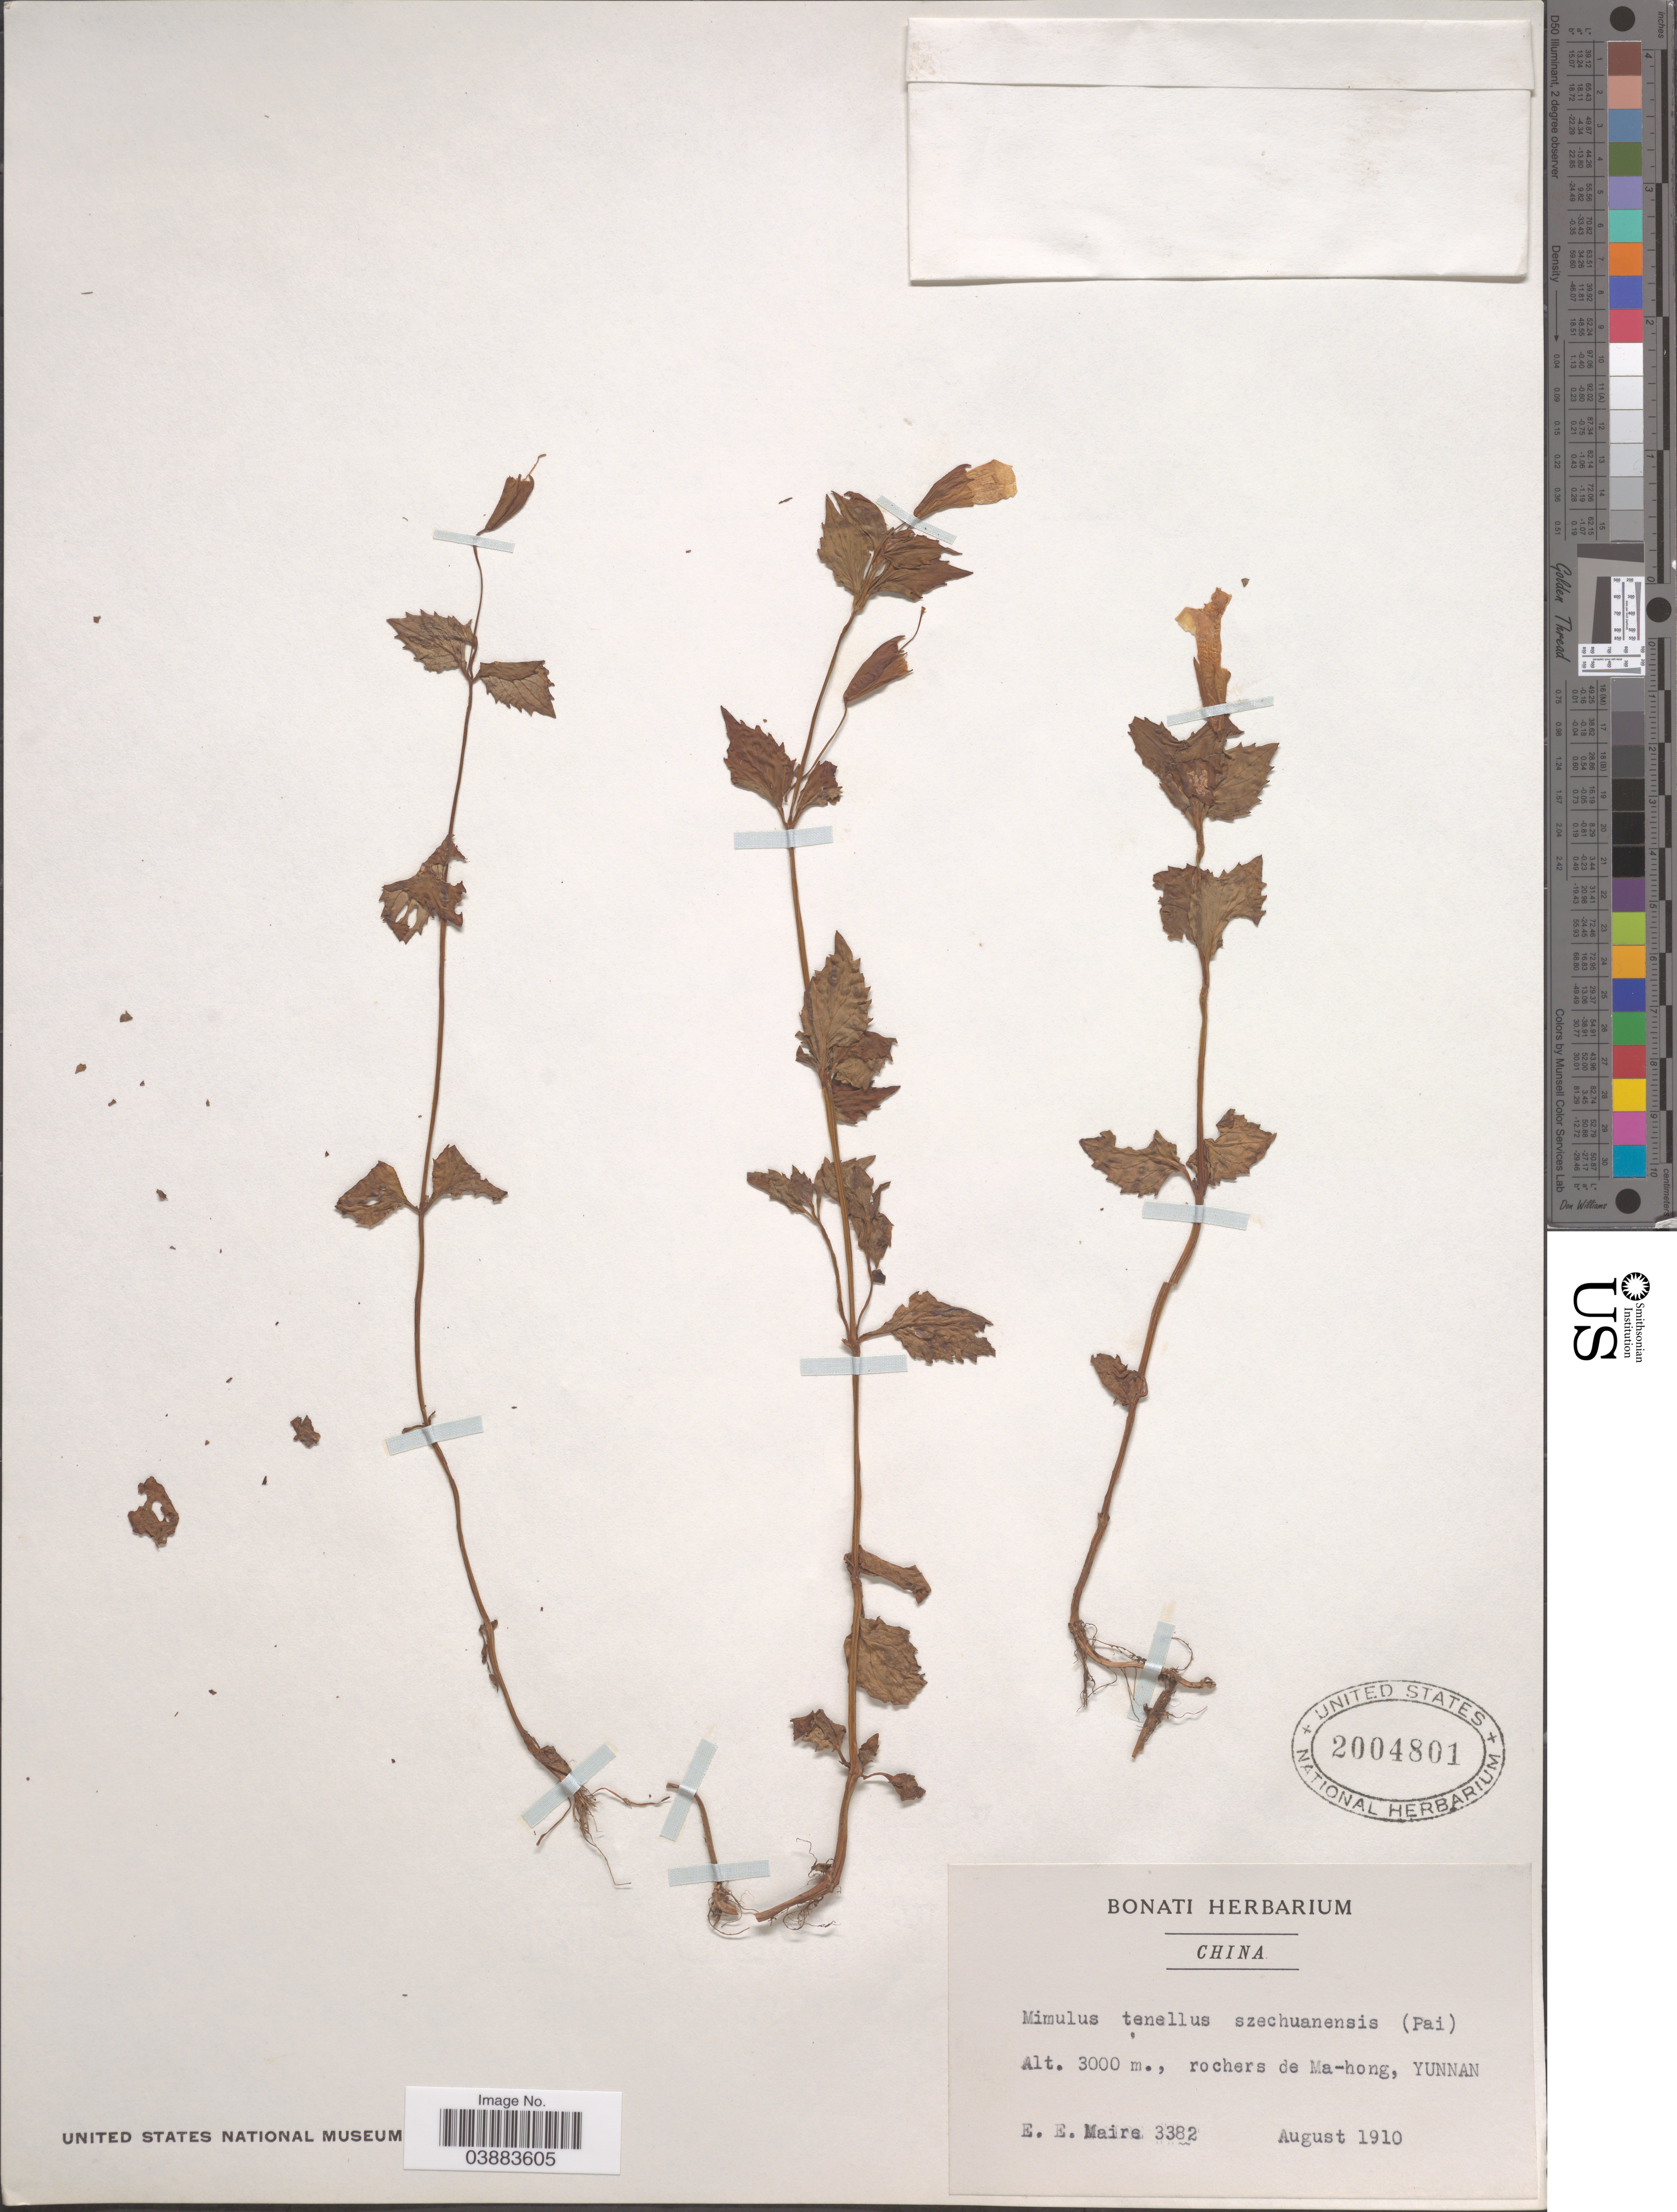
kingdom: Plantae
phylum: Tracheophyta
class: Magnoliopsida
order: Lamiales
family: Phrymaceae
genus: Mimulus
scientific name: Mimulus tenellus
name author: Bunge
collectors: E. E. Maire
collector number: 3382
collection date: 1910-08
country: China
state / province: Yunnan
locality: Rochers de Ma-hong.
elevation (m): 3000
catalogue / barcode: US 2004801